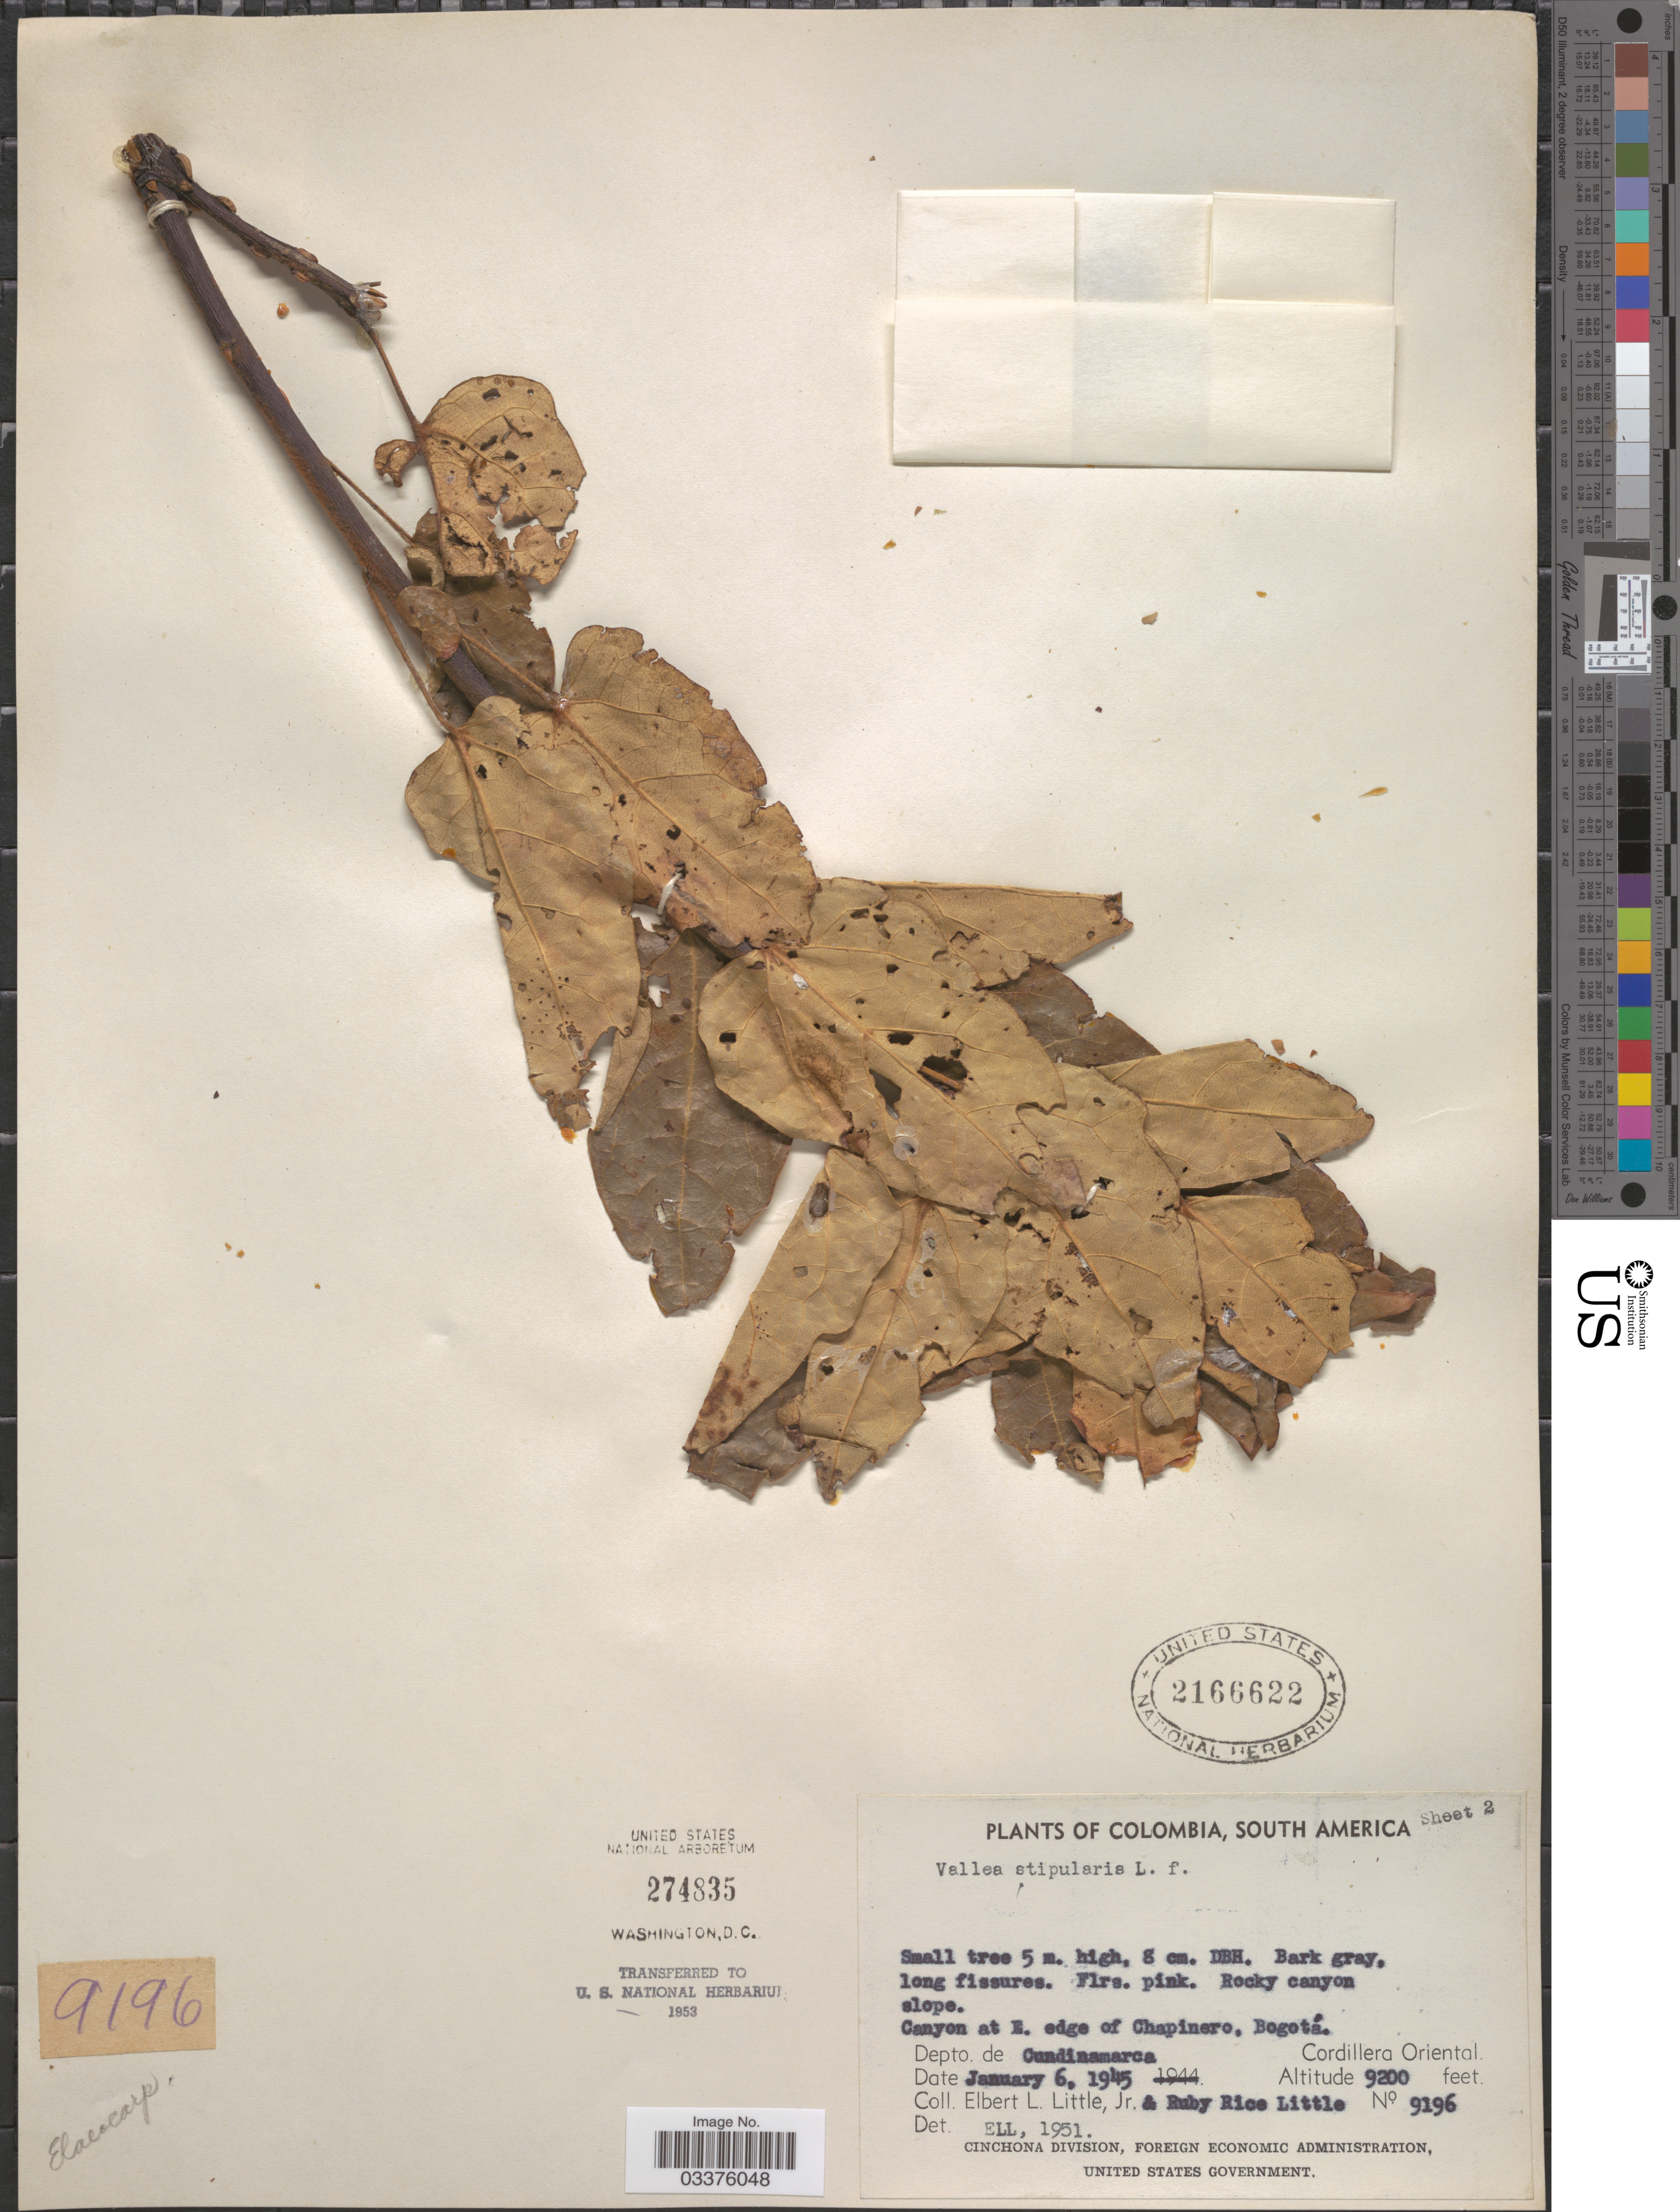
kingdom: Plantae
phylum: Tracheophyta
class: Magnoliopsida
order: Oxalidales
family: Elaeocarpaceae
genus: Vallea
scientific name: Vallea stipularis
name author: L. f.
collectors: E. L. Little & R. R. Little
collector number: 9196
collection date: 1945-01-06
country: Colombia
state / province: Cundinamarca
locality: Canyon at E. edge of Chapinero, Bogotá. Depto. de Cundinamarca. Cordillera Oriental.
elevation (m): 2804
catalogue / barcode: US 2166622